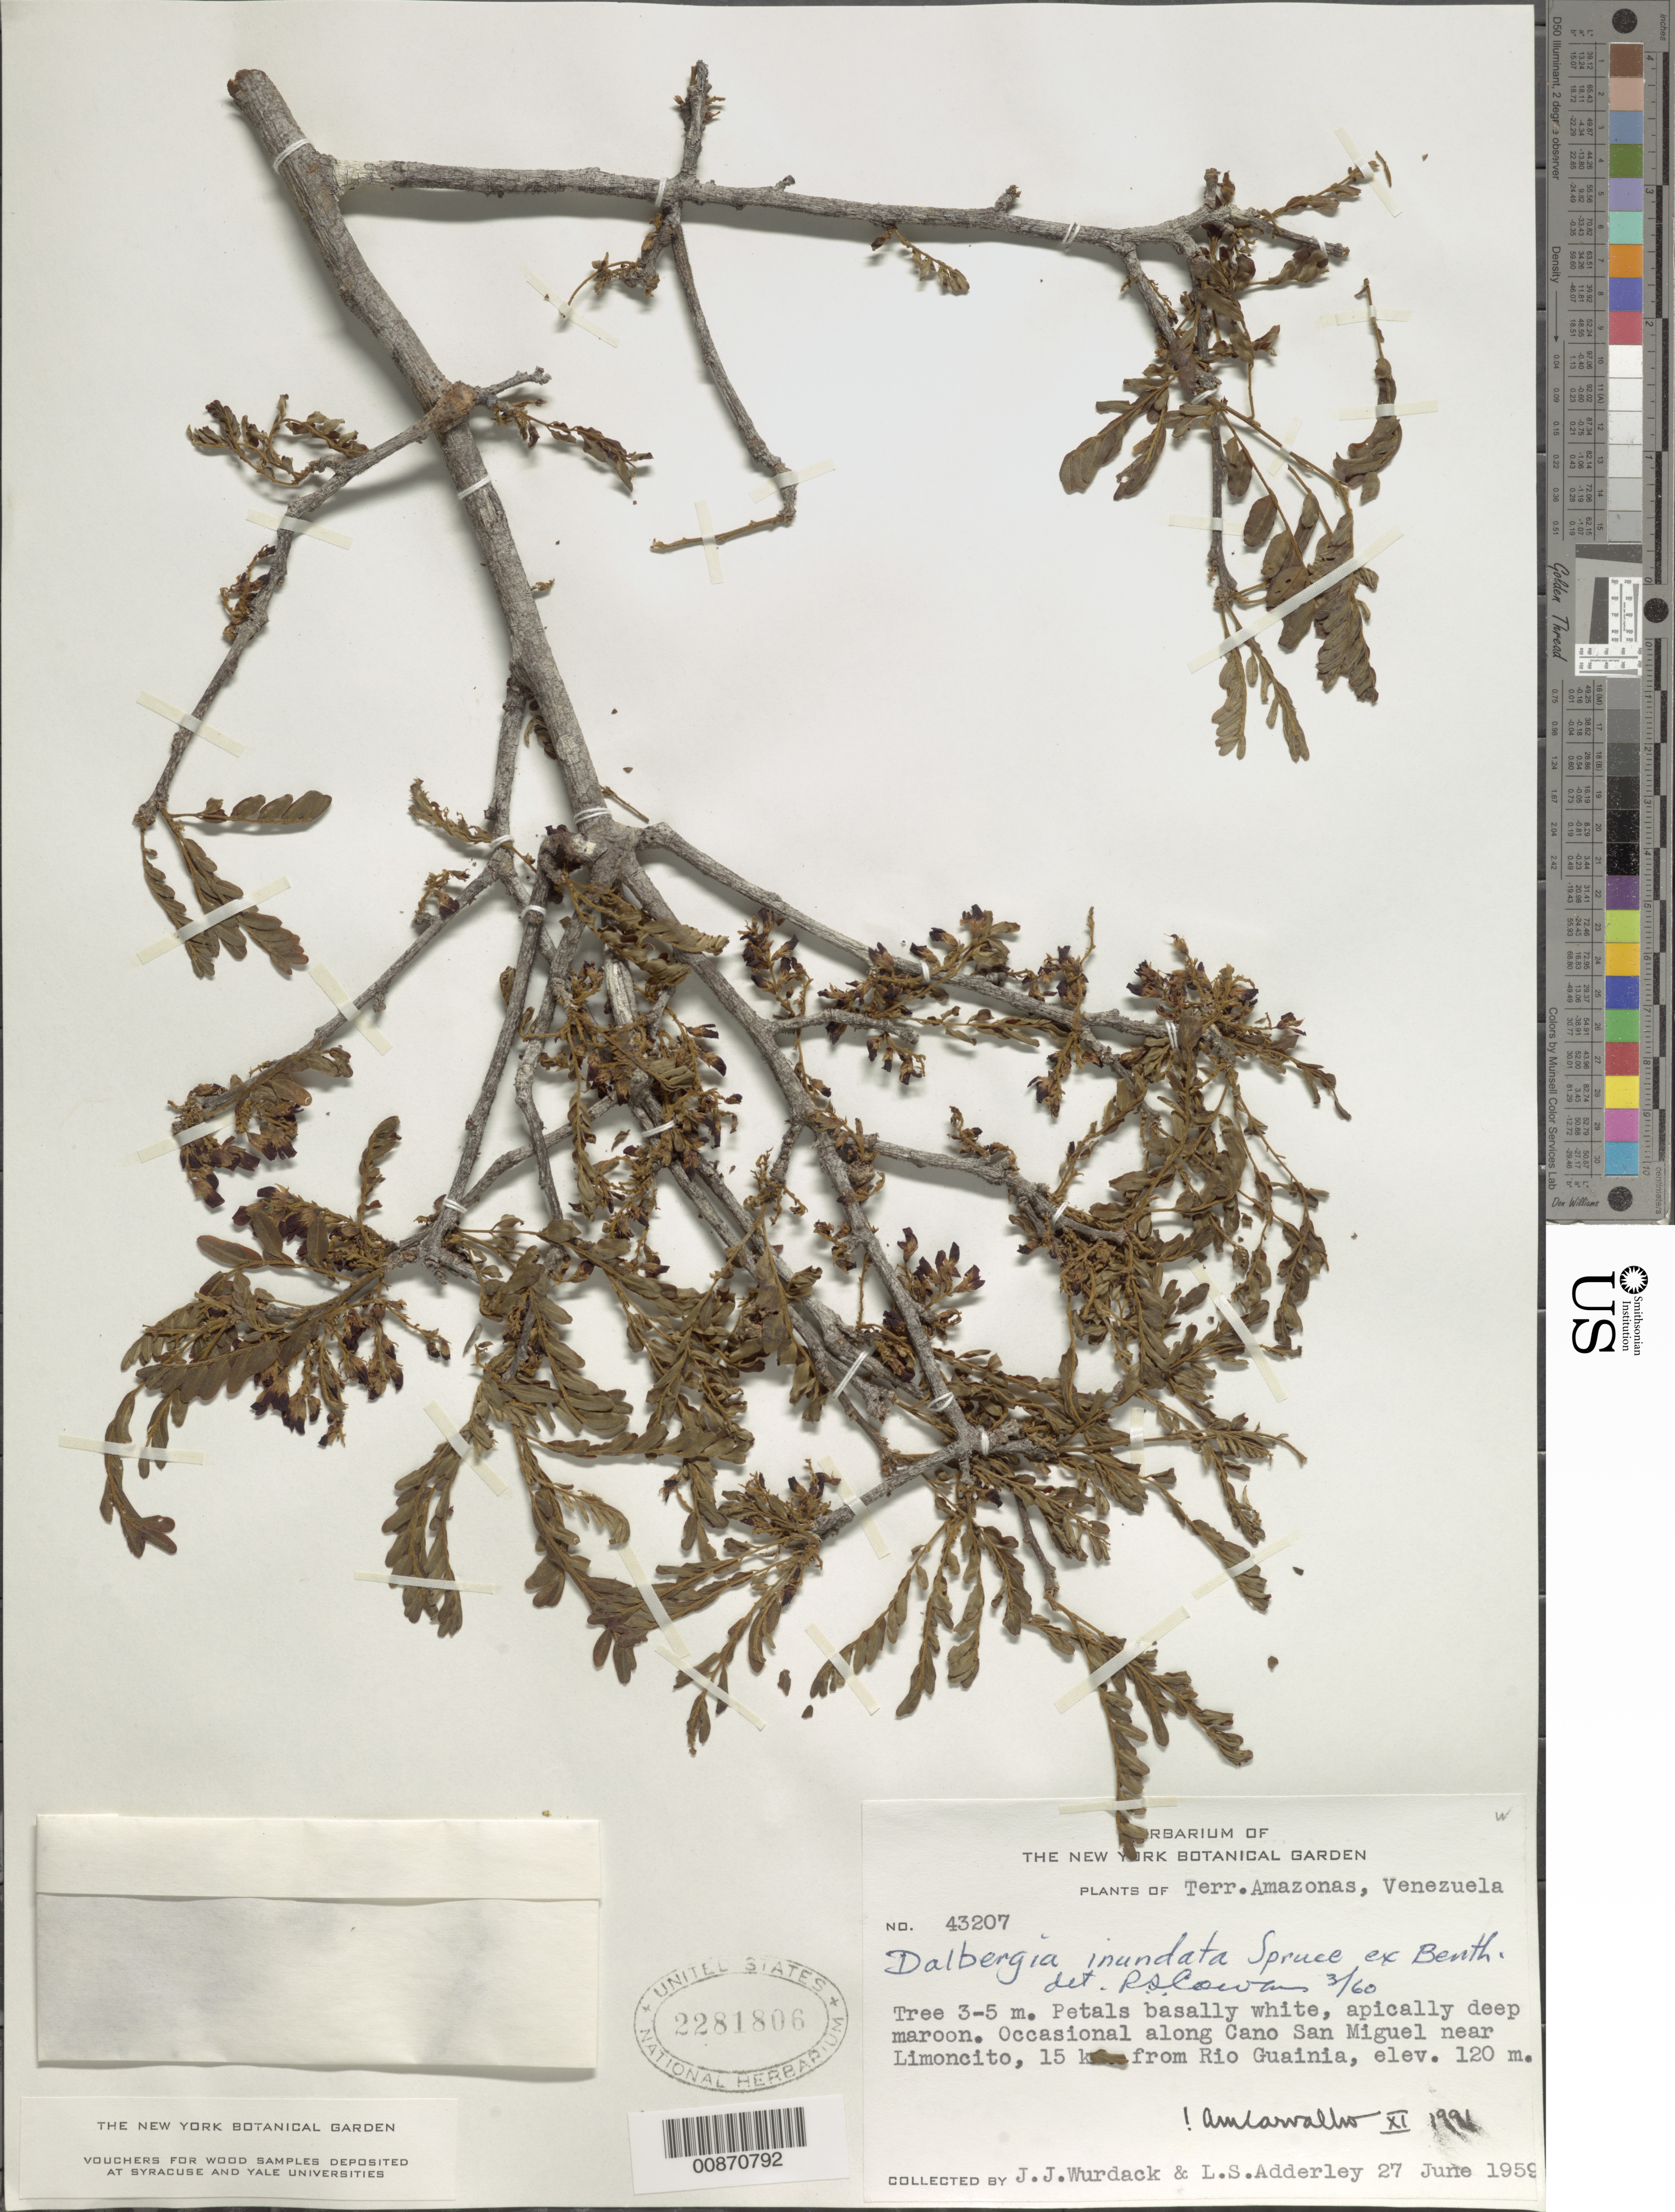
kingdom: Plantae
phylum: Tracheophyta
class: Magnoliopsida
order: Fabales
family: Fabaceae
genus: Dalbergia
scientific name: Dalbergia inundata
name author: Benth.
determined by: Carvalho, A. M. V. de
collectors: J. J. Wurdack & L. S. Adderley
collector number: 43207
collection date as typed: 27-Jun-59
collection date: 1959-06-27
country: Venezuela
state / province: Amazonas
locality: Caño San Miguel, just above Limoncito (15 km from Río Guainia)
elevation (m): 120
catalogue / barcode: US 2281806